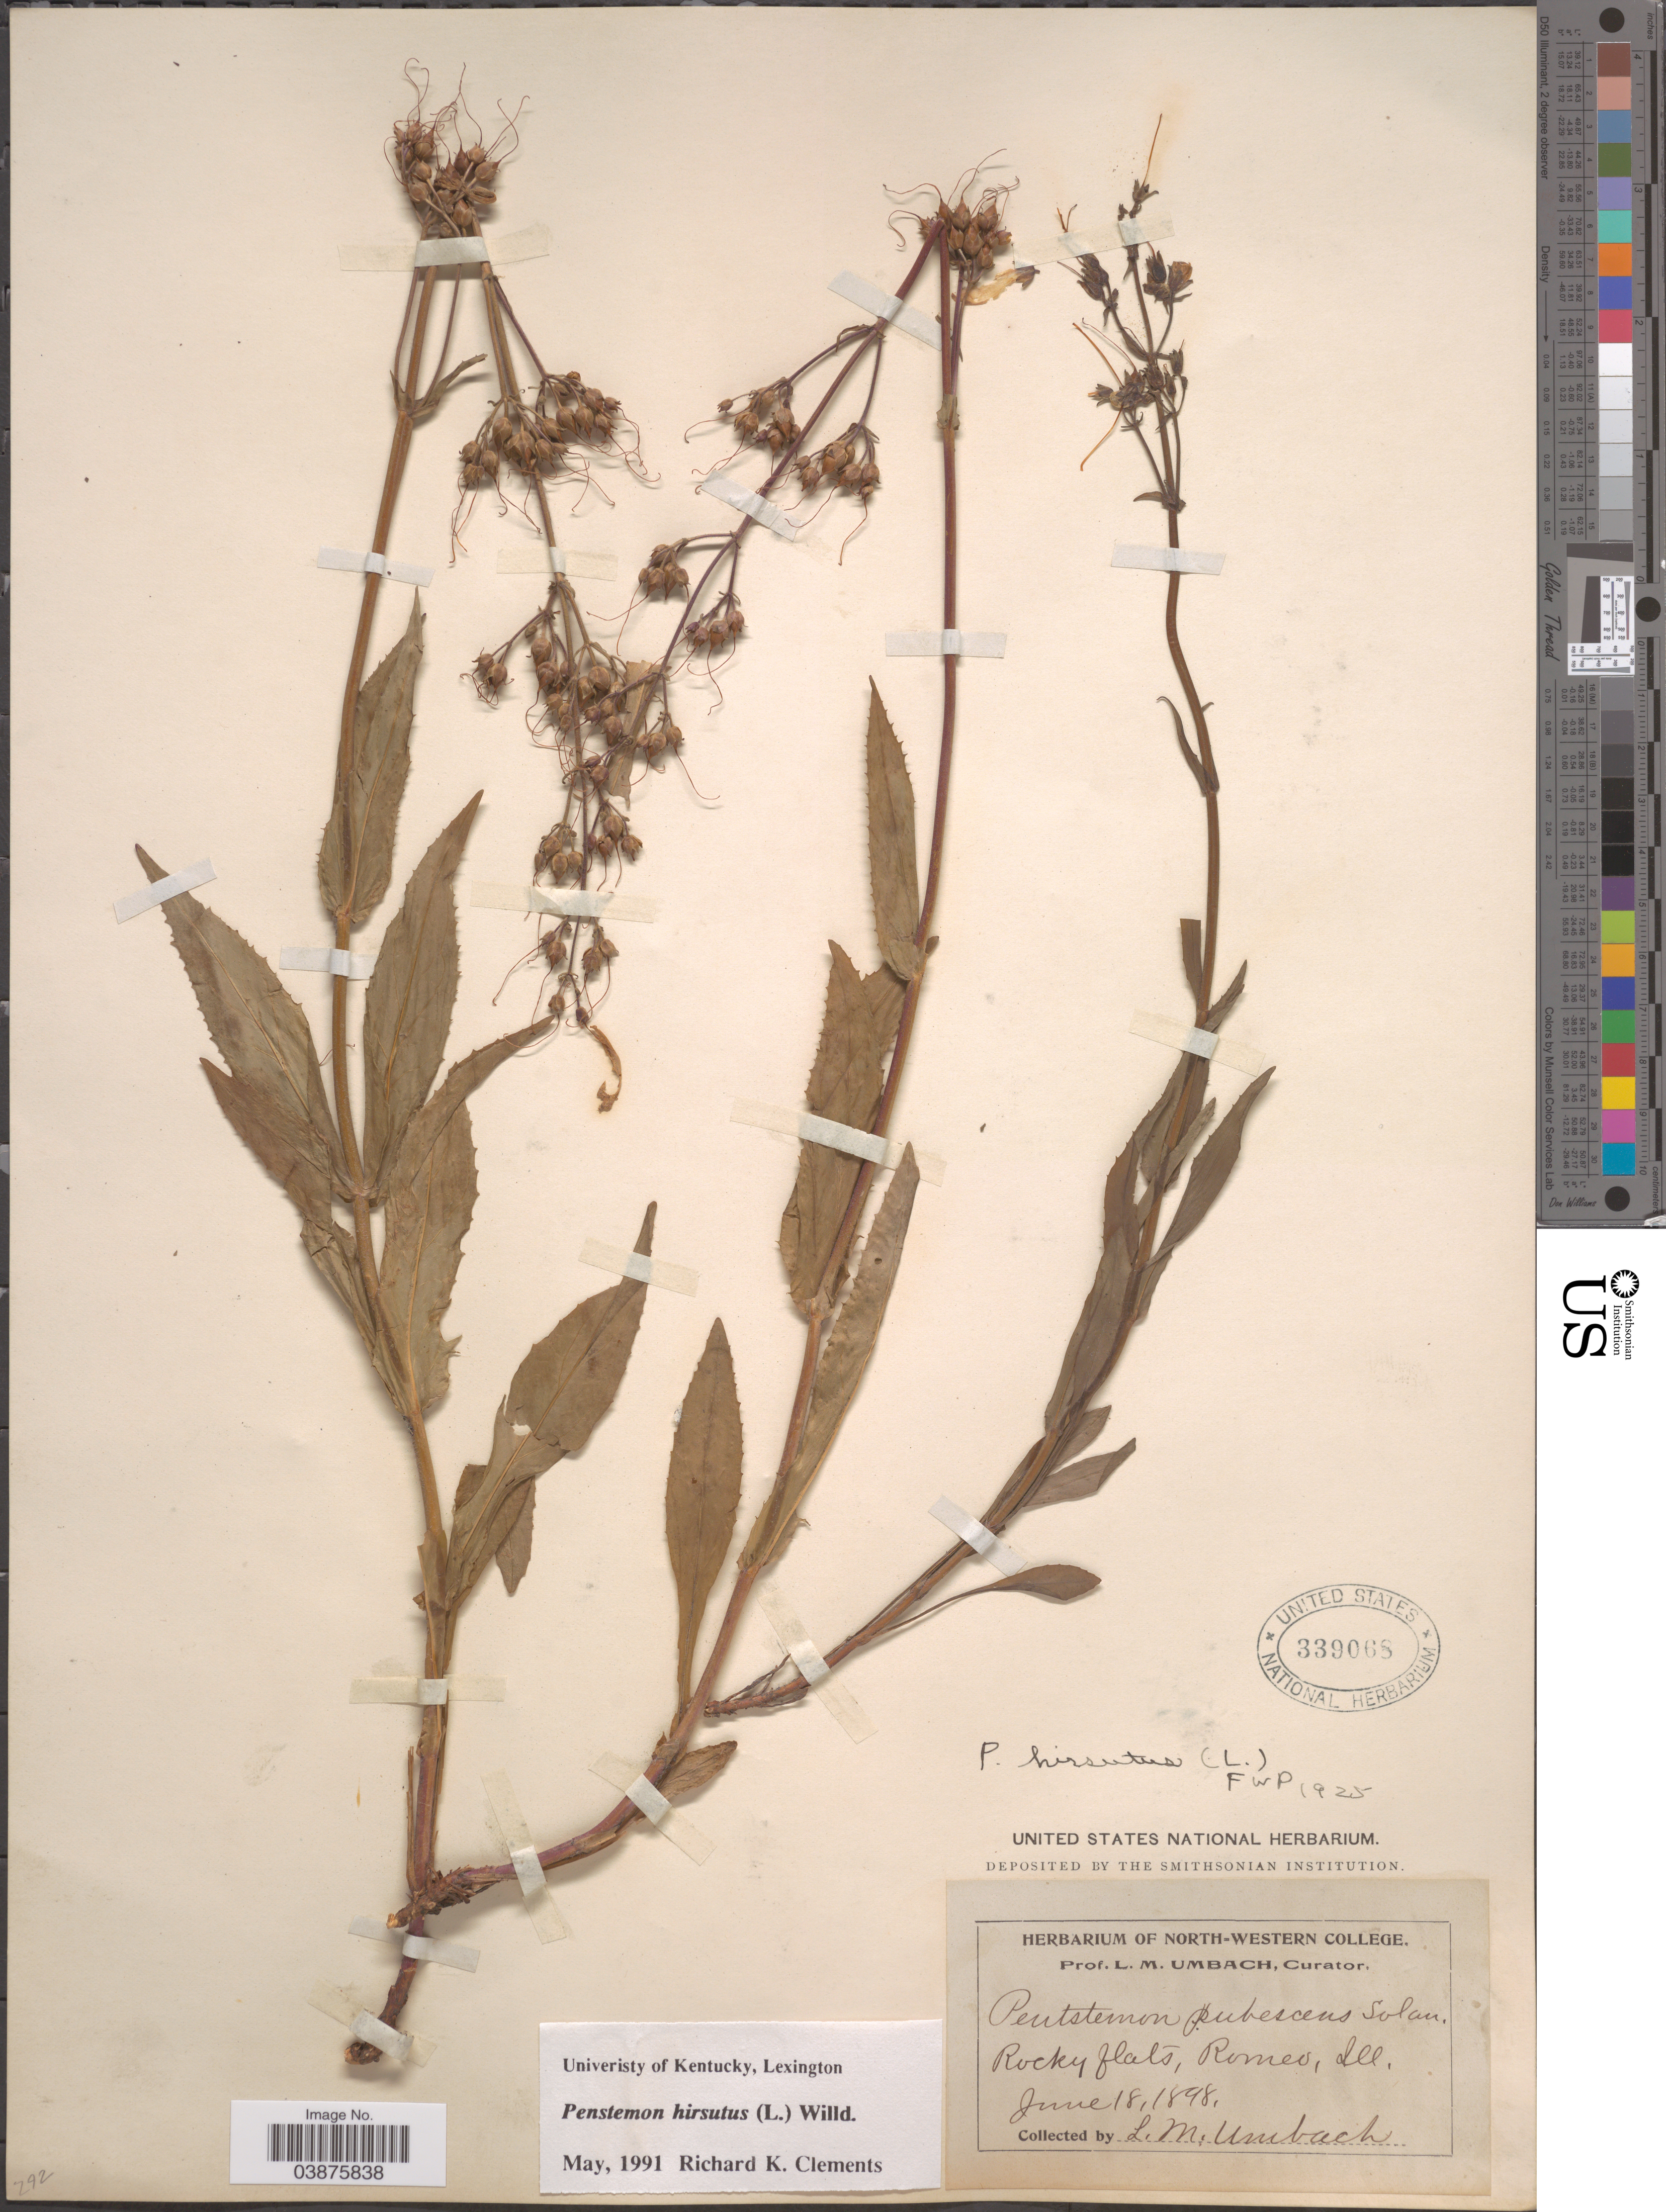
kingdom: Plantae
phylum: Tracheophyta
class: Magnoliopsida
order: Lamiales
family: Plantaginaceae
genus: Penstemon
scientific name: Penstemon hirsutus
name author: (L.) Willd.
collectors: L. M. Umbach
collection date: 1898-06-18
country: United States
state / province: Illinois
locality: Rocky flats, Romeo.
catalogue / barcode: US 339068